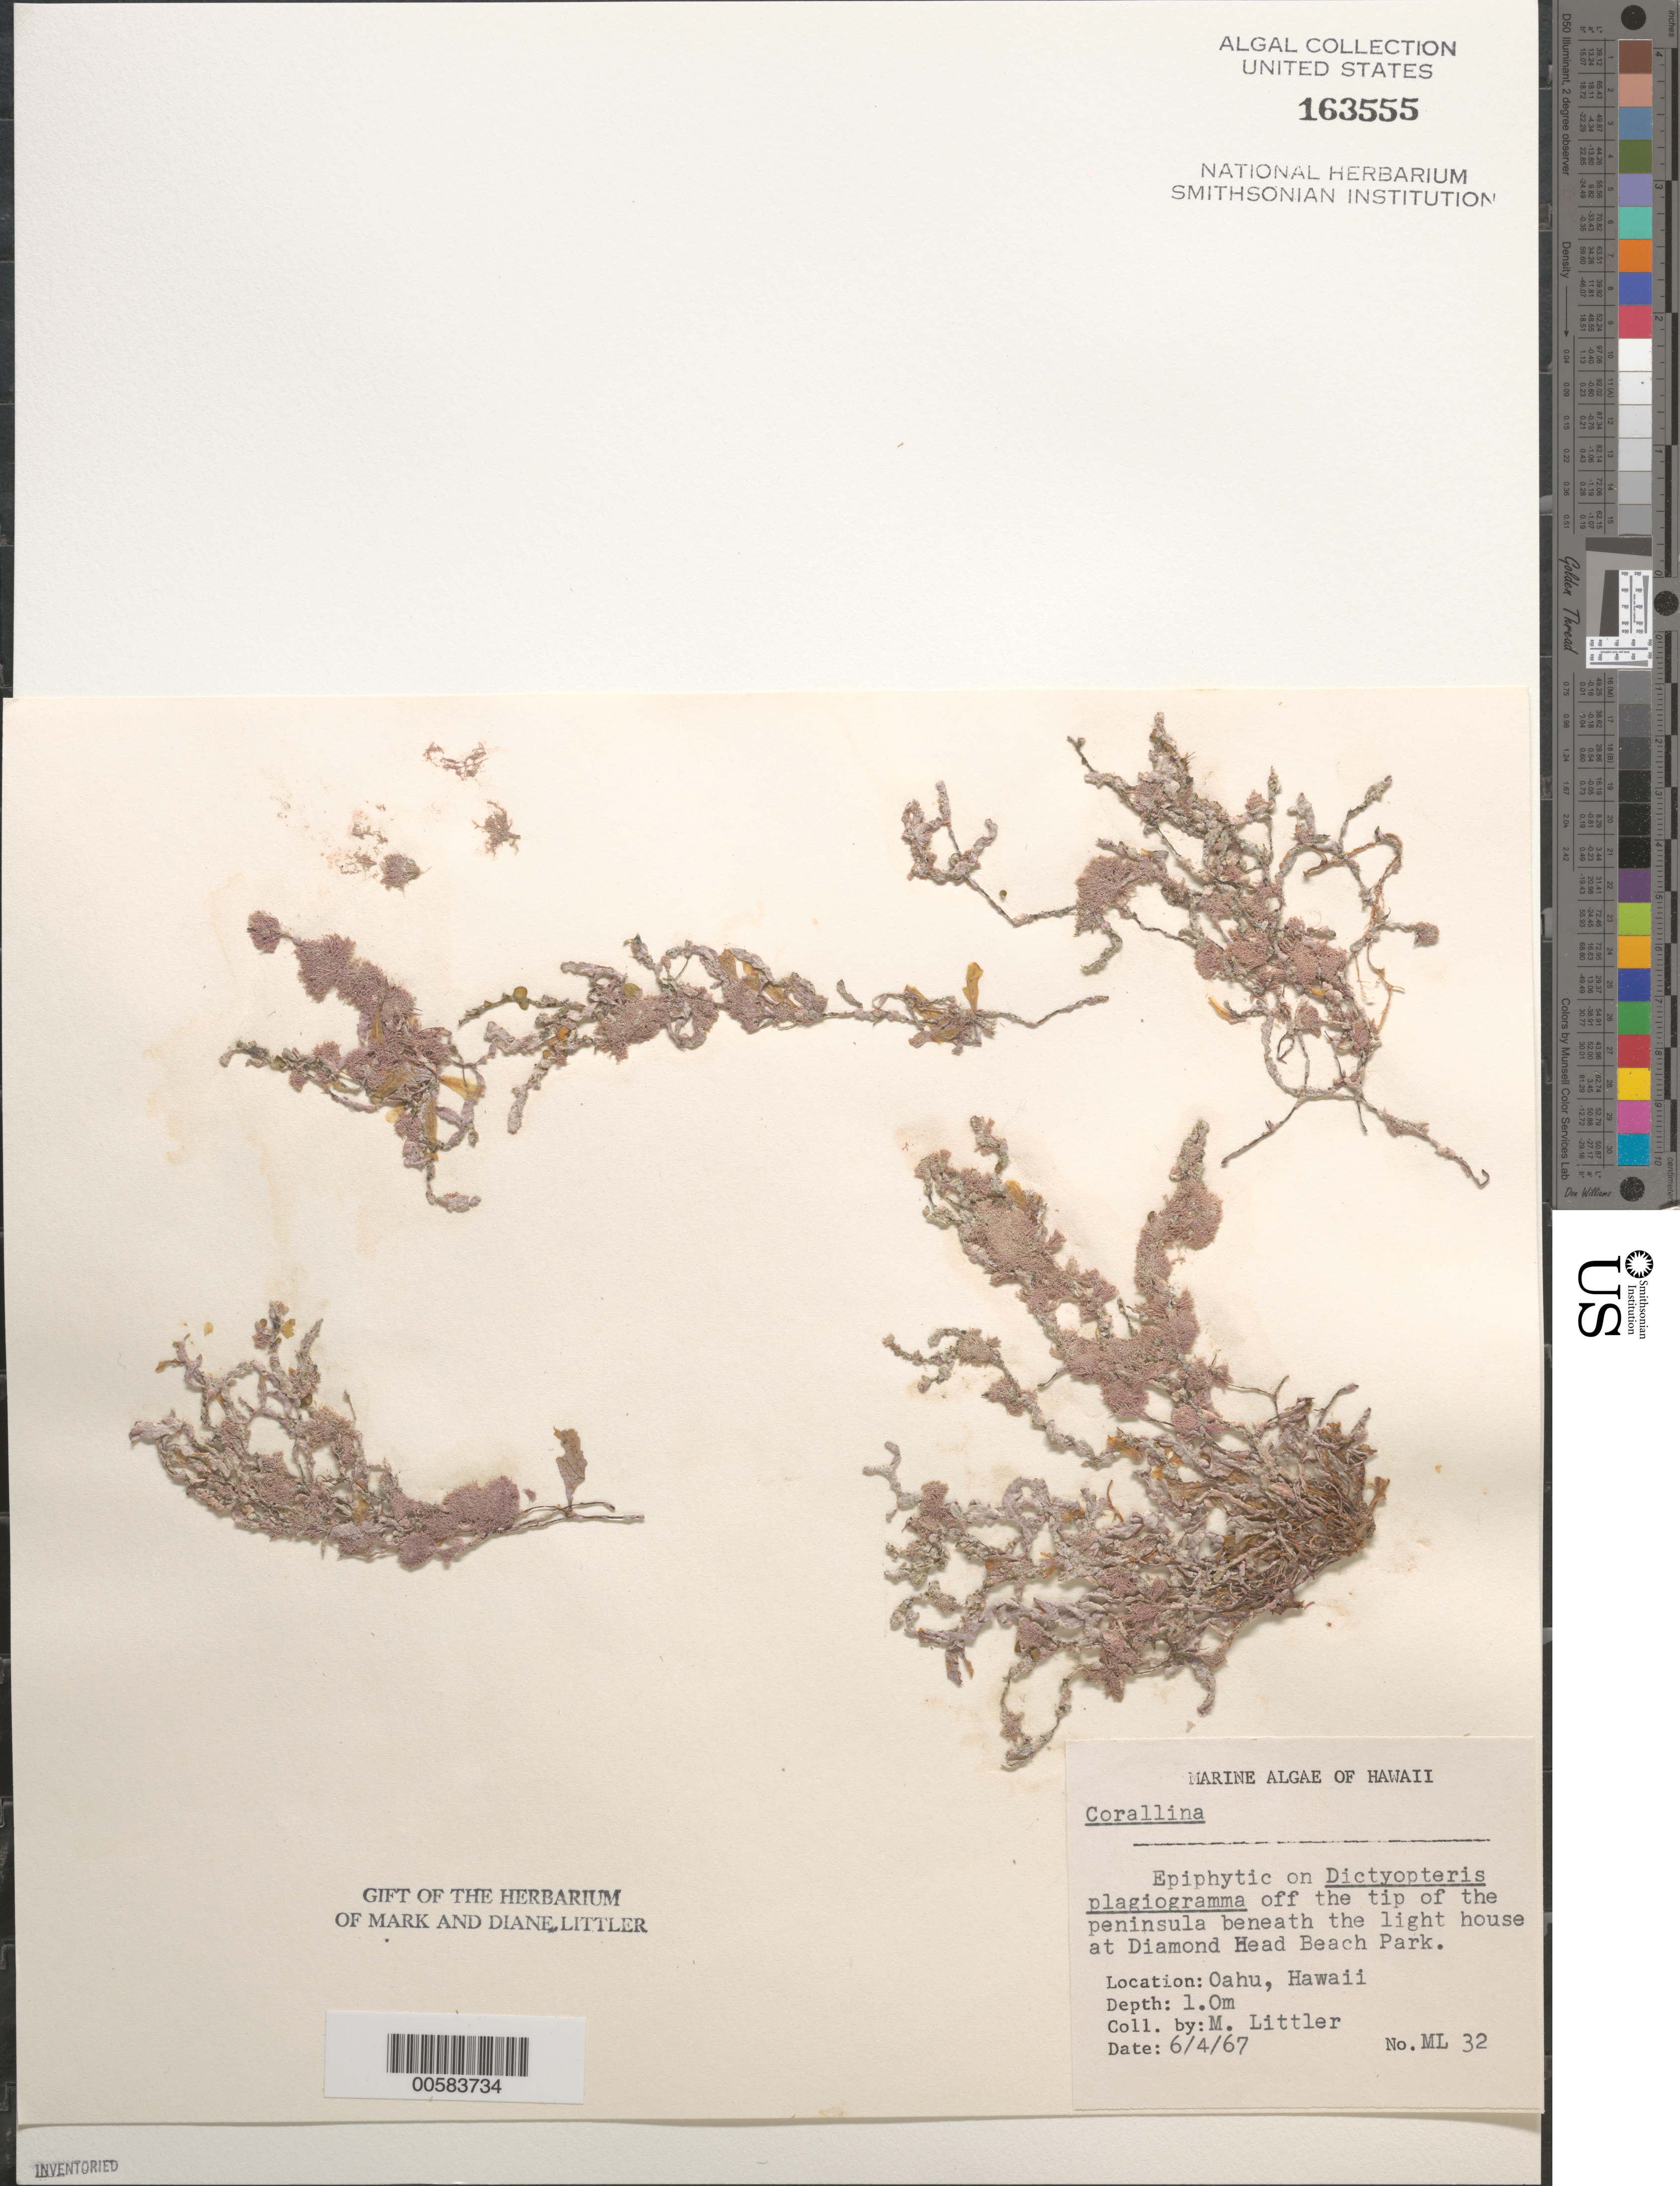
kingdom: Plantae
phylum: Rhodophyta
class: Florideophyceae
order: Corallinales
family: Corallinaceae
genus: Corallina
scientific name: Corallina sp.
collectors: M. M. Littler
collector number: ML 32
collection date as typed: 04 Jun 1967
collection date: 1967-06-04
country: United States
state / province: Hawaii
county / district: Honolulu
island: Oahu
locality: Diamond Head Beach Park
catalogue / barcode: US 163555